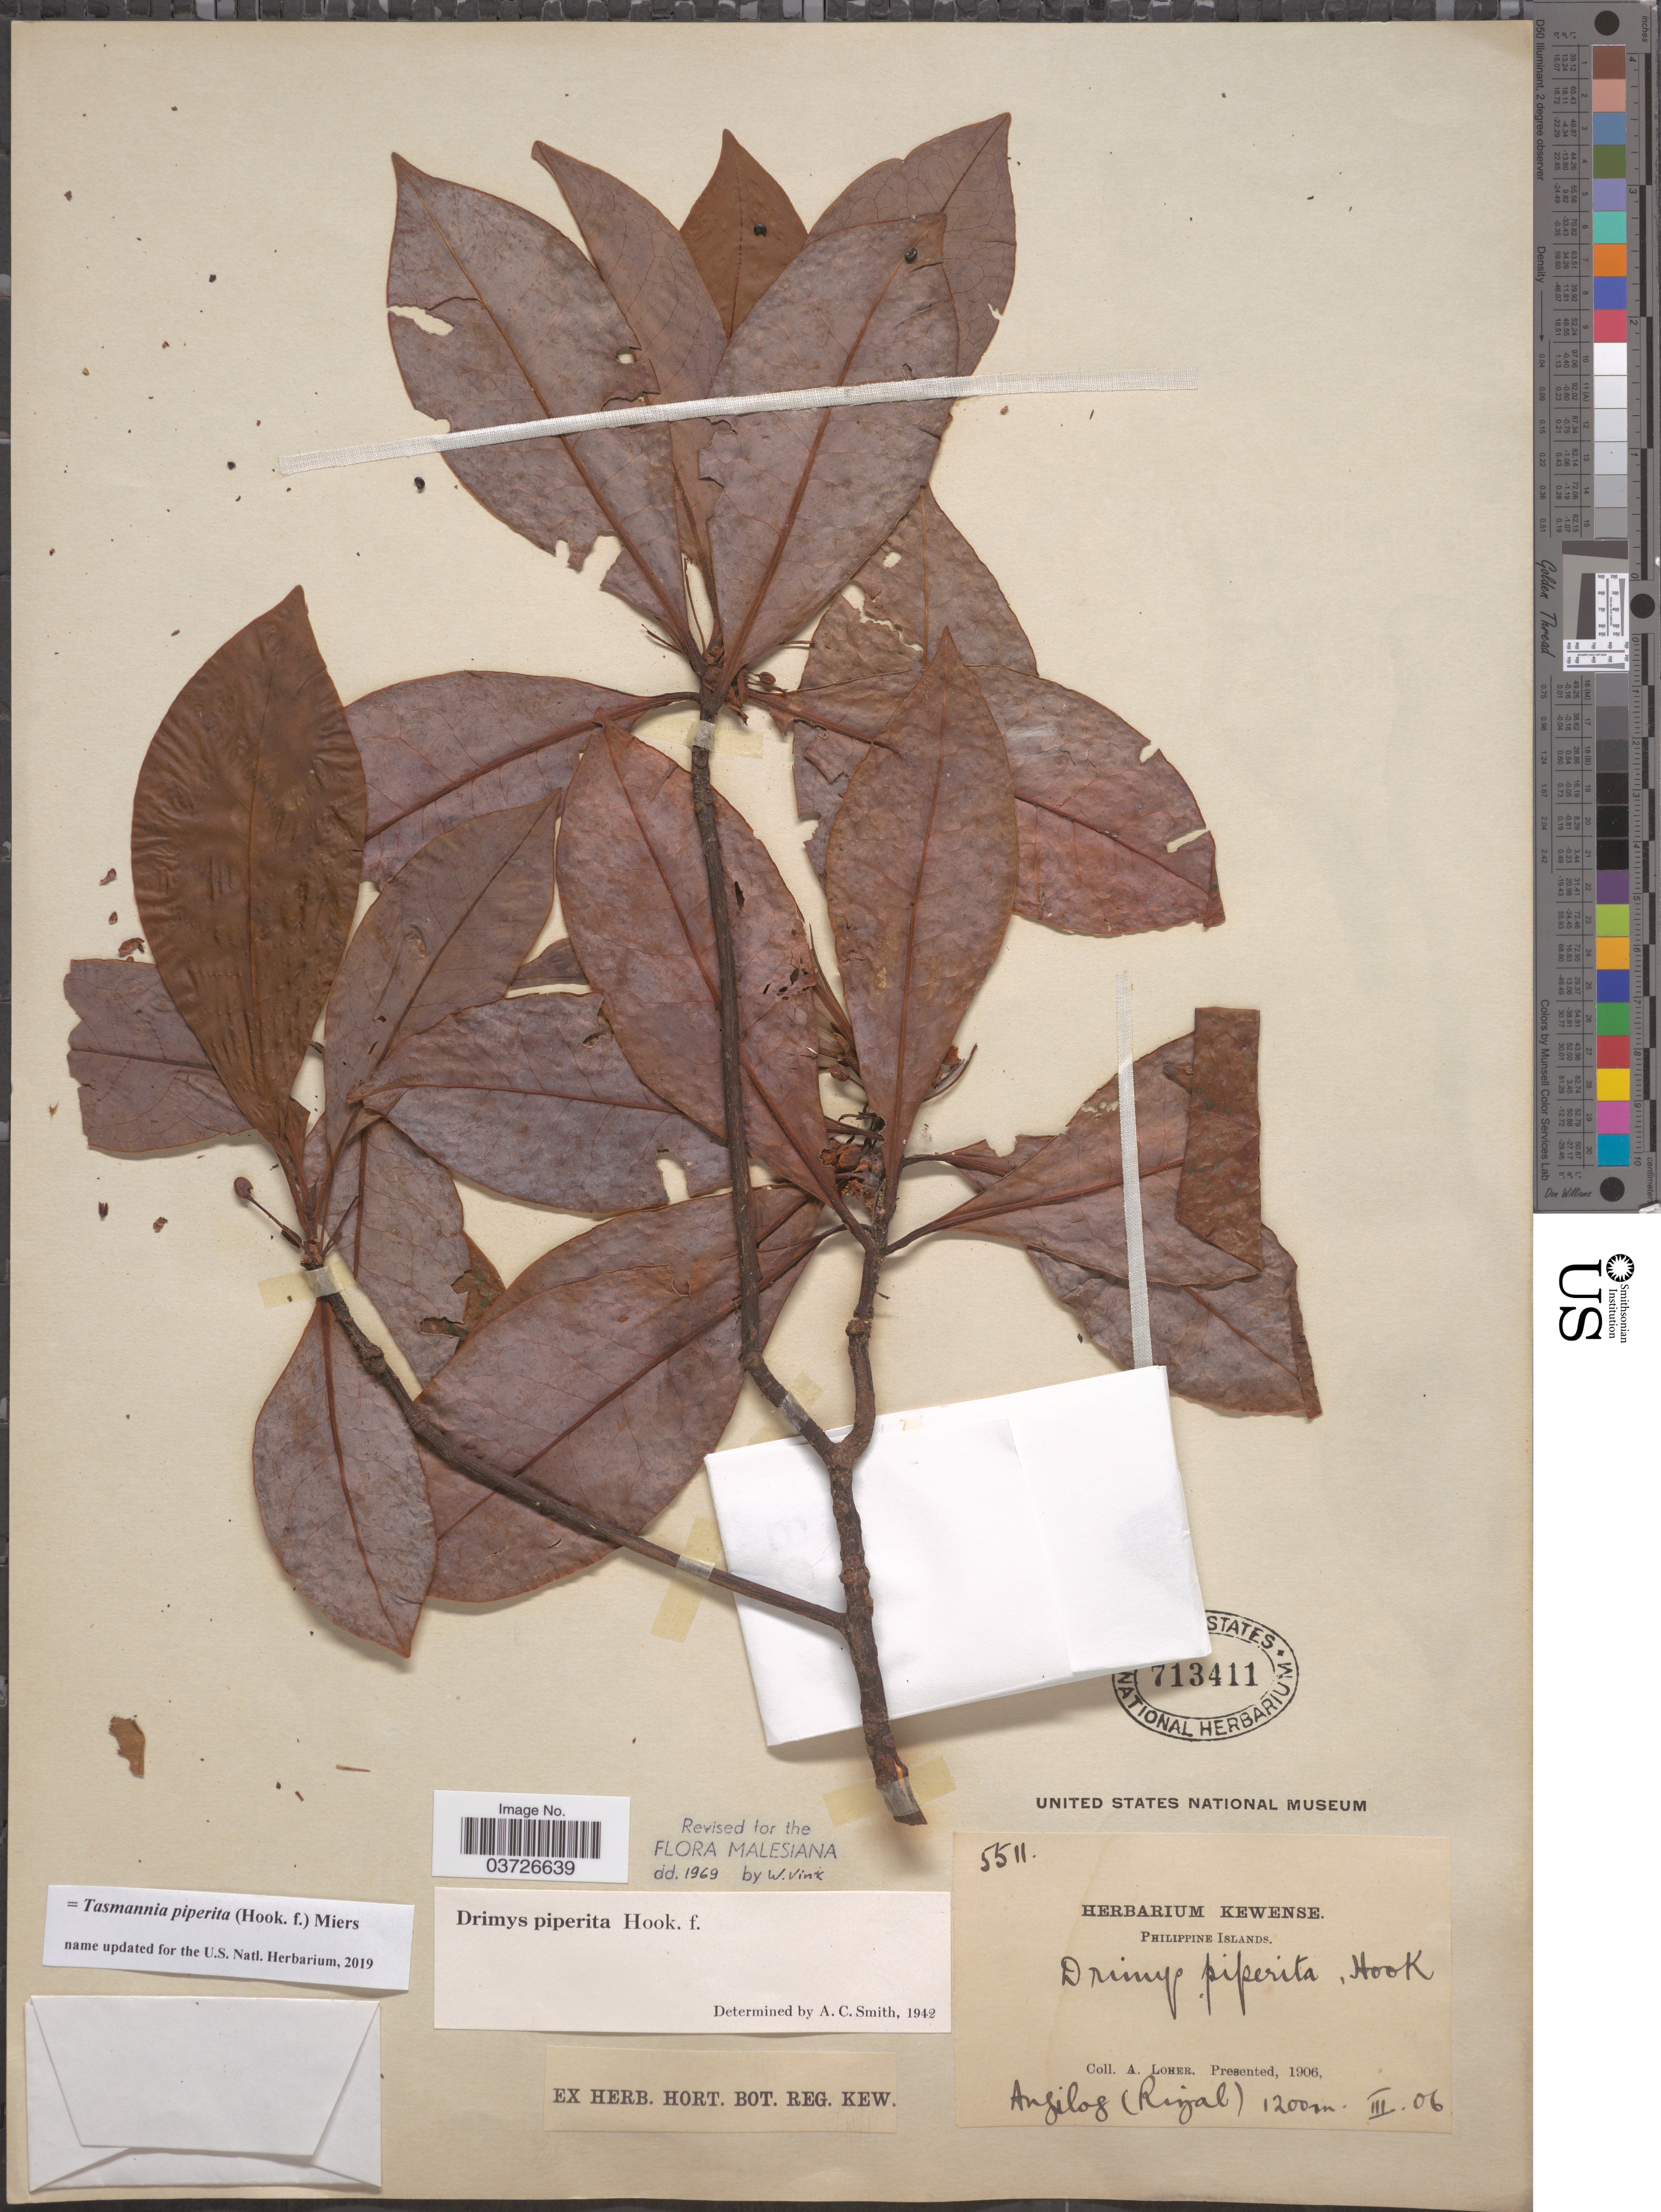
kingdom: Plantae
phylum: Tracheophyta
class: Magnoliopsida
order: Canellales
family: Winteraceae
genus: Tasmannia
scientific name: Tasmannia piperita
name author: (Hook. f.) Miers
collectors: A. Loher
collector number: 5511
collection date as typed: Transcribed d/m/y: /3/6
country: Philippines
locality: Philippine Islands. Angilog (Rizal).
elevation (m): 1200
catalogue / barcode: US 713411